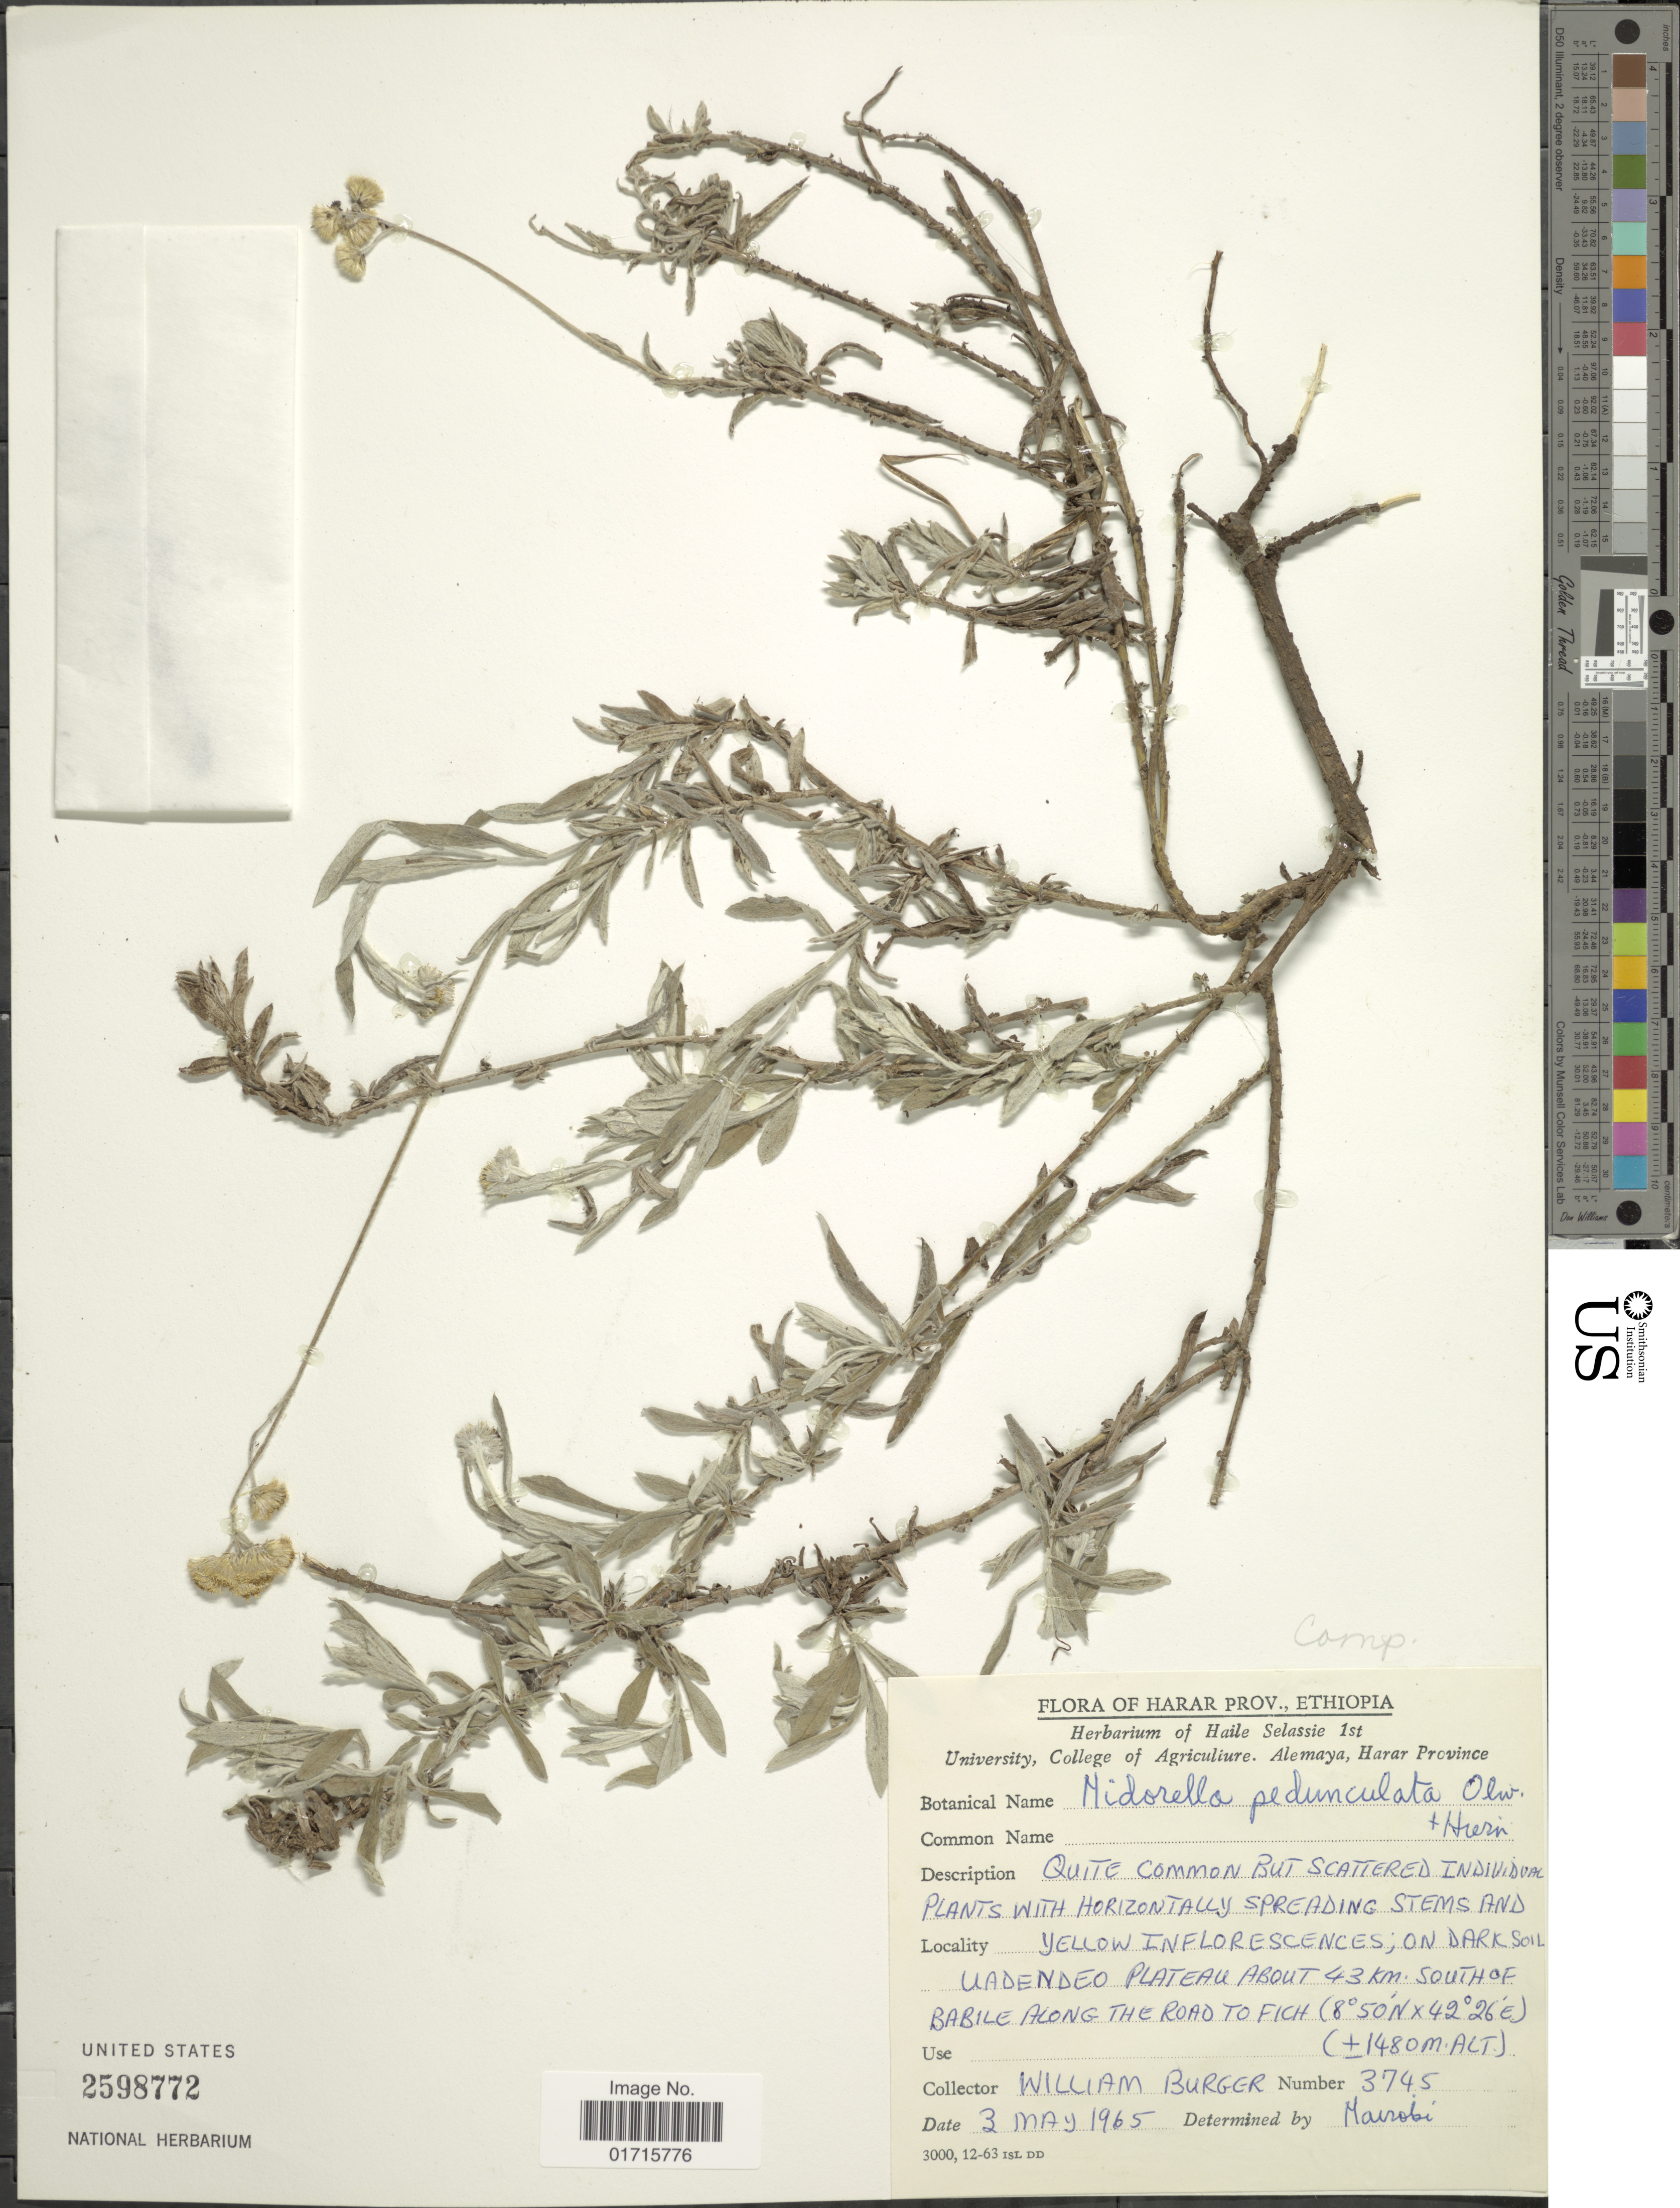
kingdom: Plantae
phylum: Tracheophyta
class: Magnoliopsida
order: Asterales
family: Asteraceae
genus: Nidorella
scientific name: Nidorella pedunculata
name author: Oliv.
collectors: W. Burger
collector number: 3745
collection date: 1965-05-03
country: Ethiopia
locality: Harar Prov., Ethiopia. Uadendeo plateau about 43 km. South of Babile along the road to Fich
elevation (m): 1480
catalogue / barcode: US 2598772